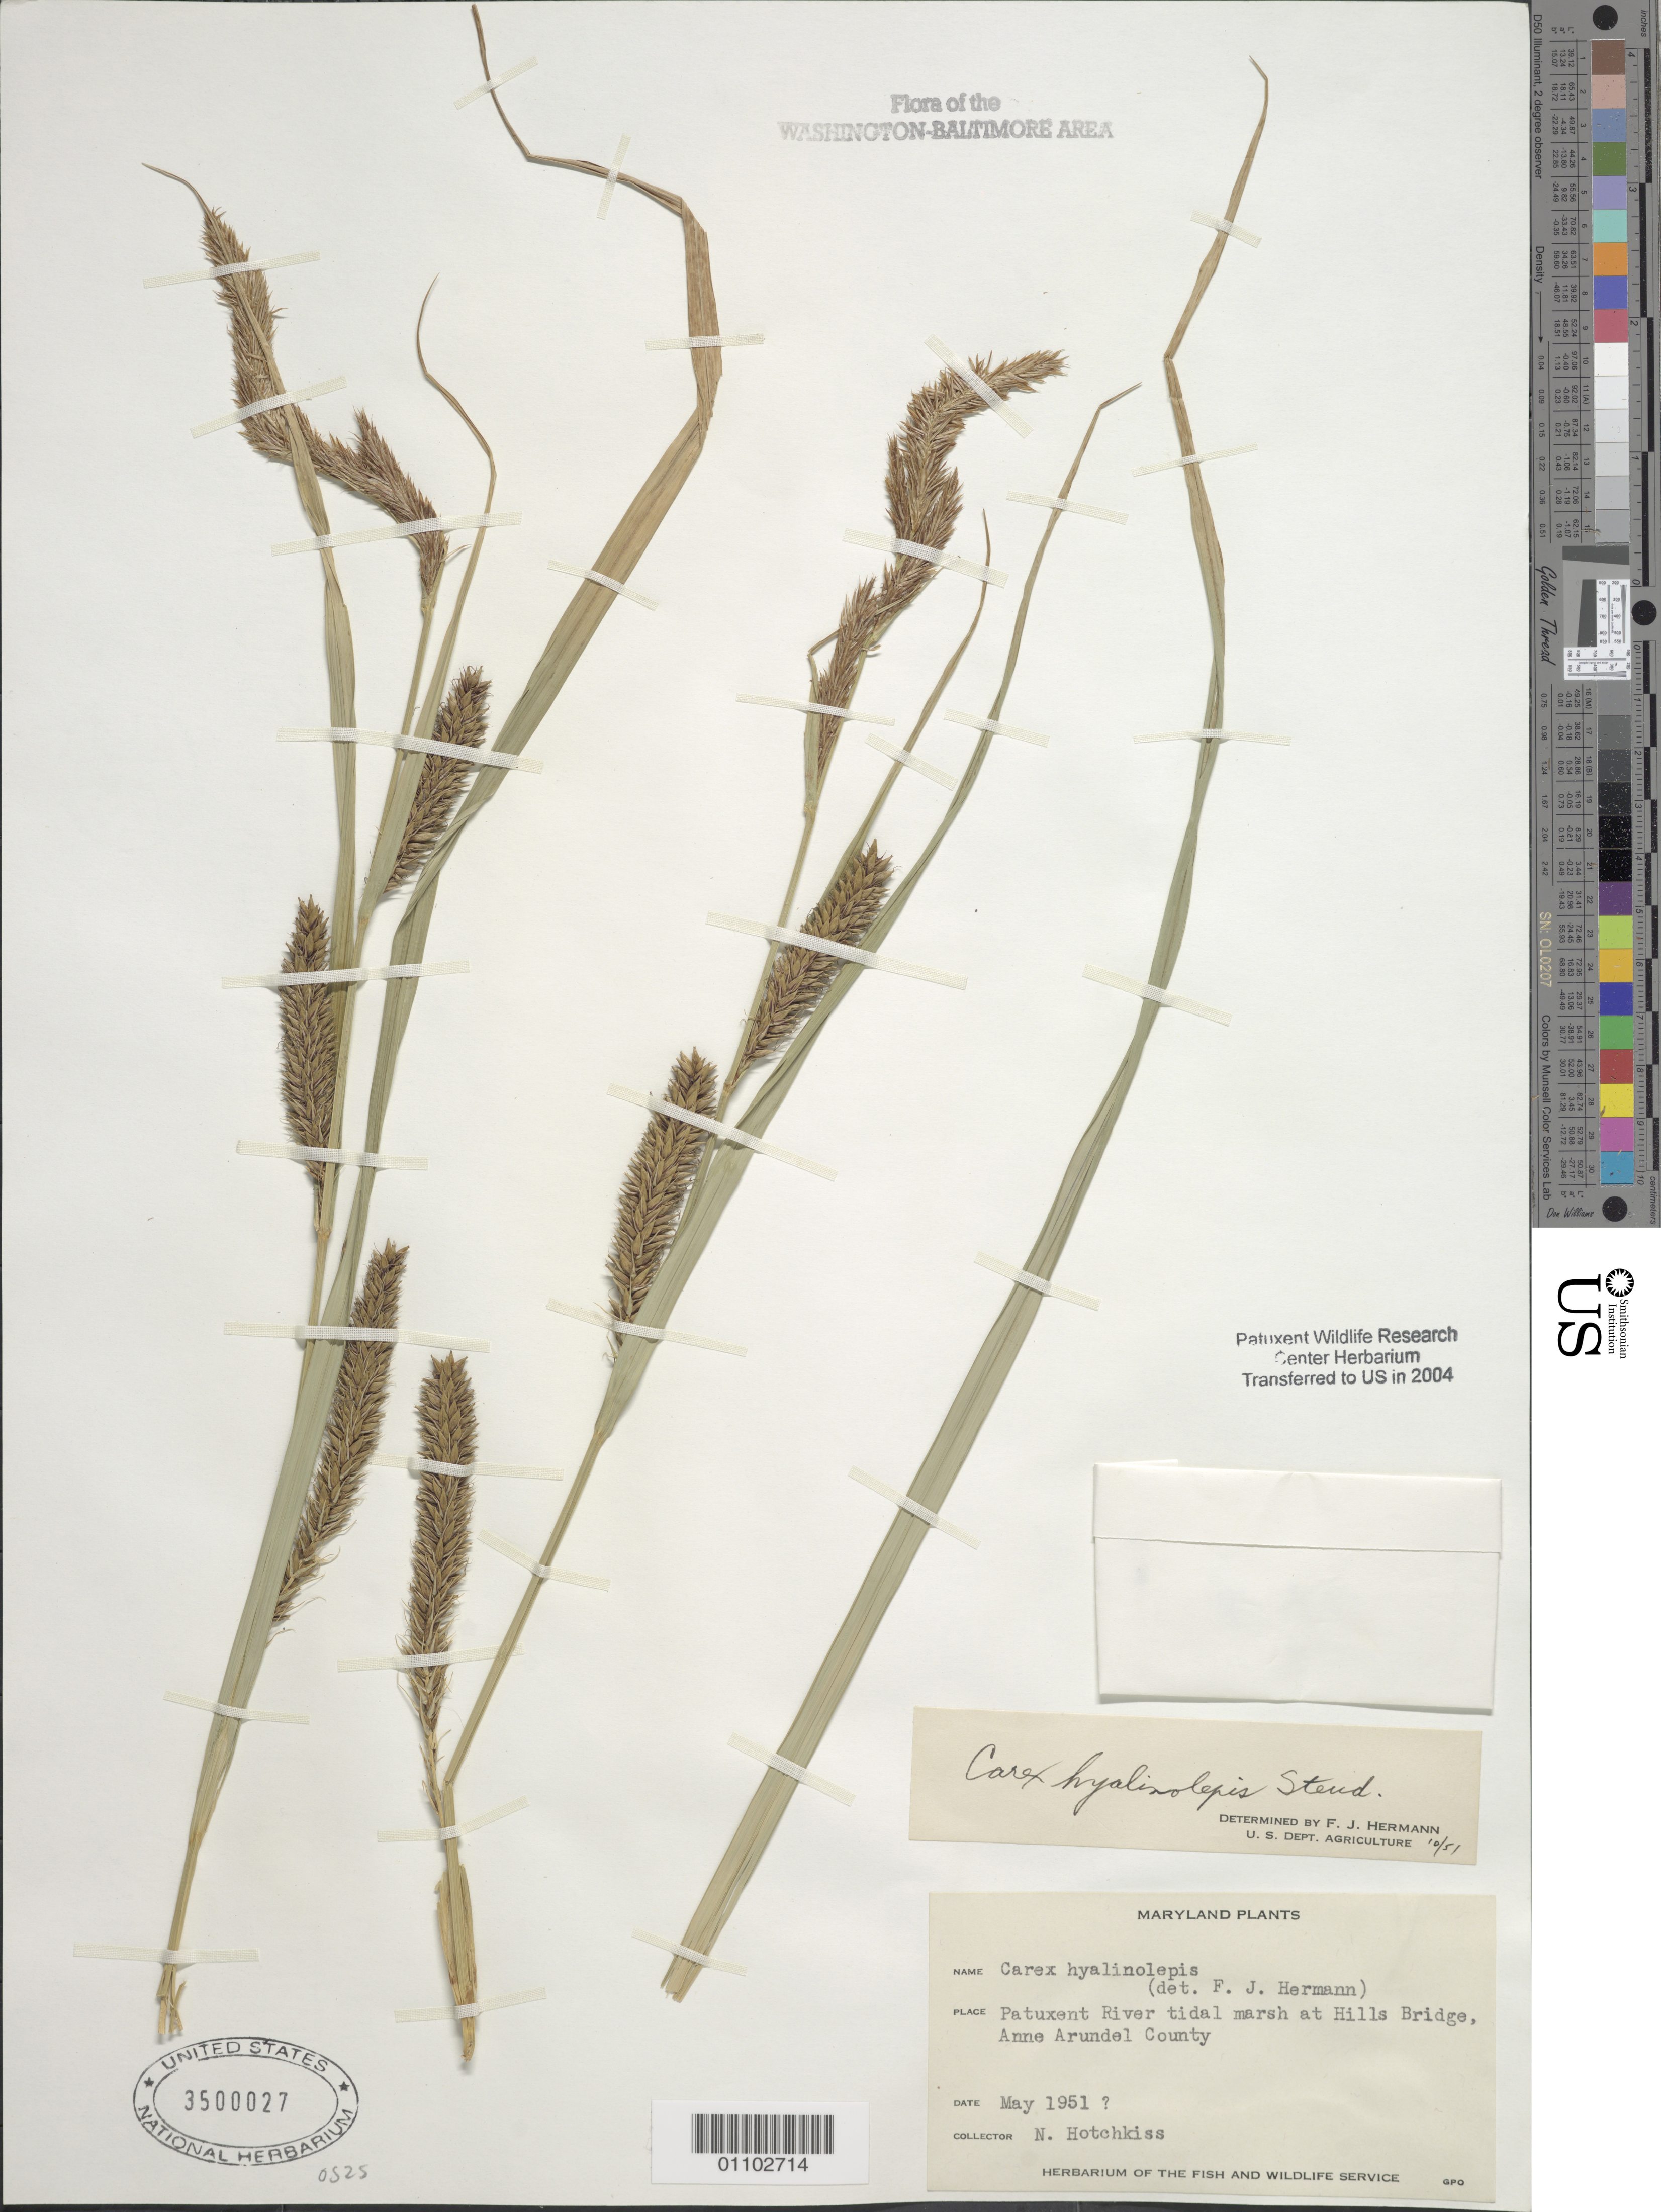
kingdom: Plantae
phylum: Tracheophyta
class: Liliopsida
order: Poales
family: Cyperaceae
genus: Carex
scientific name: Carex hyalinolepis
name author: Steud.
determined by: Hermann, F. J.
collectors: N. Hotchkiss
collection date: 1951-05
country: United States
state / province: Maryland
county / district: Anne Arundel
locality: Patuxent River tidal marsh at Hills Bridge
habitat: Tidal marsh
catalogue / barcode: US 3500027